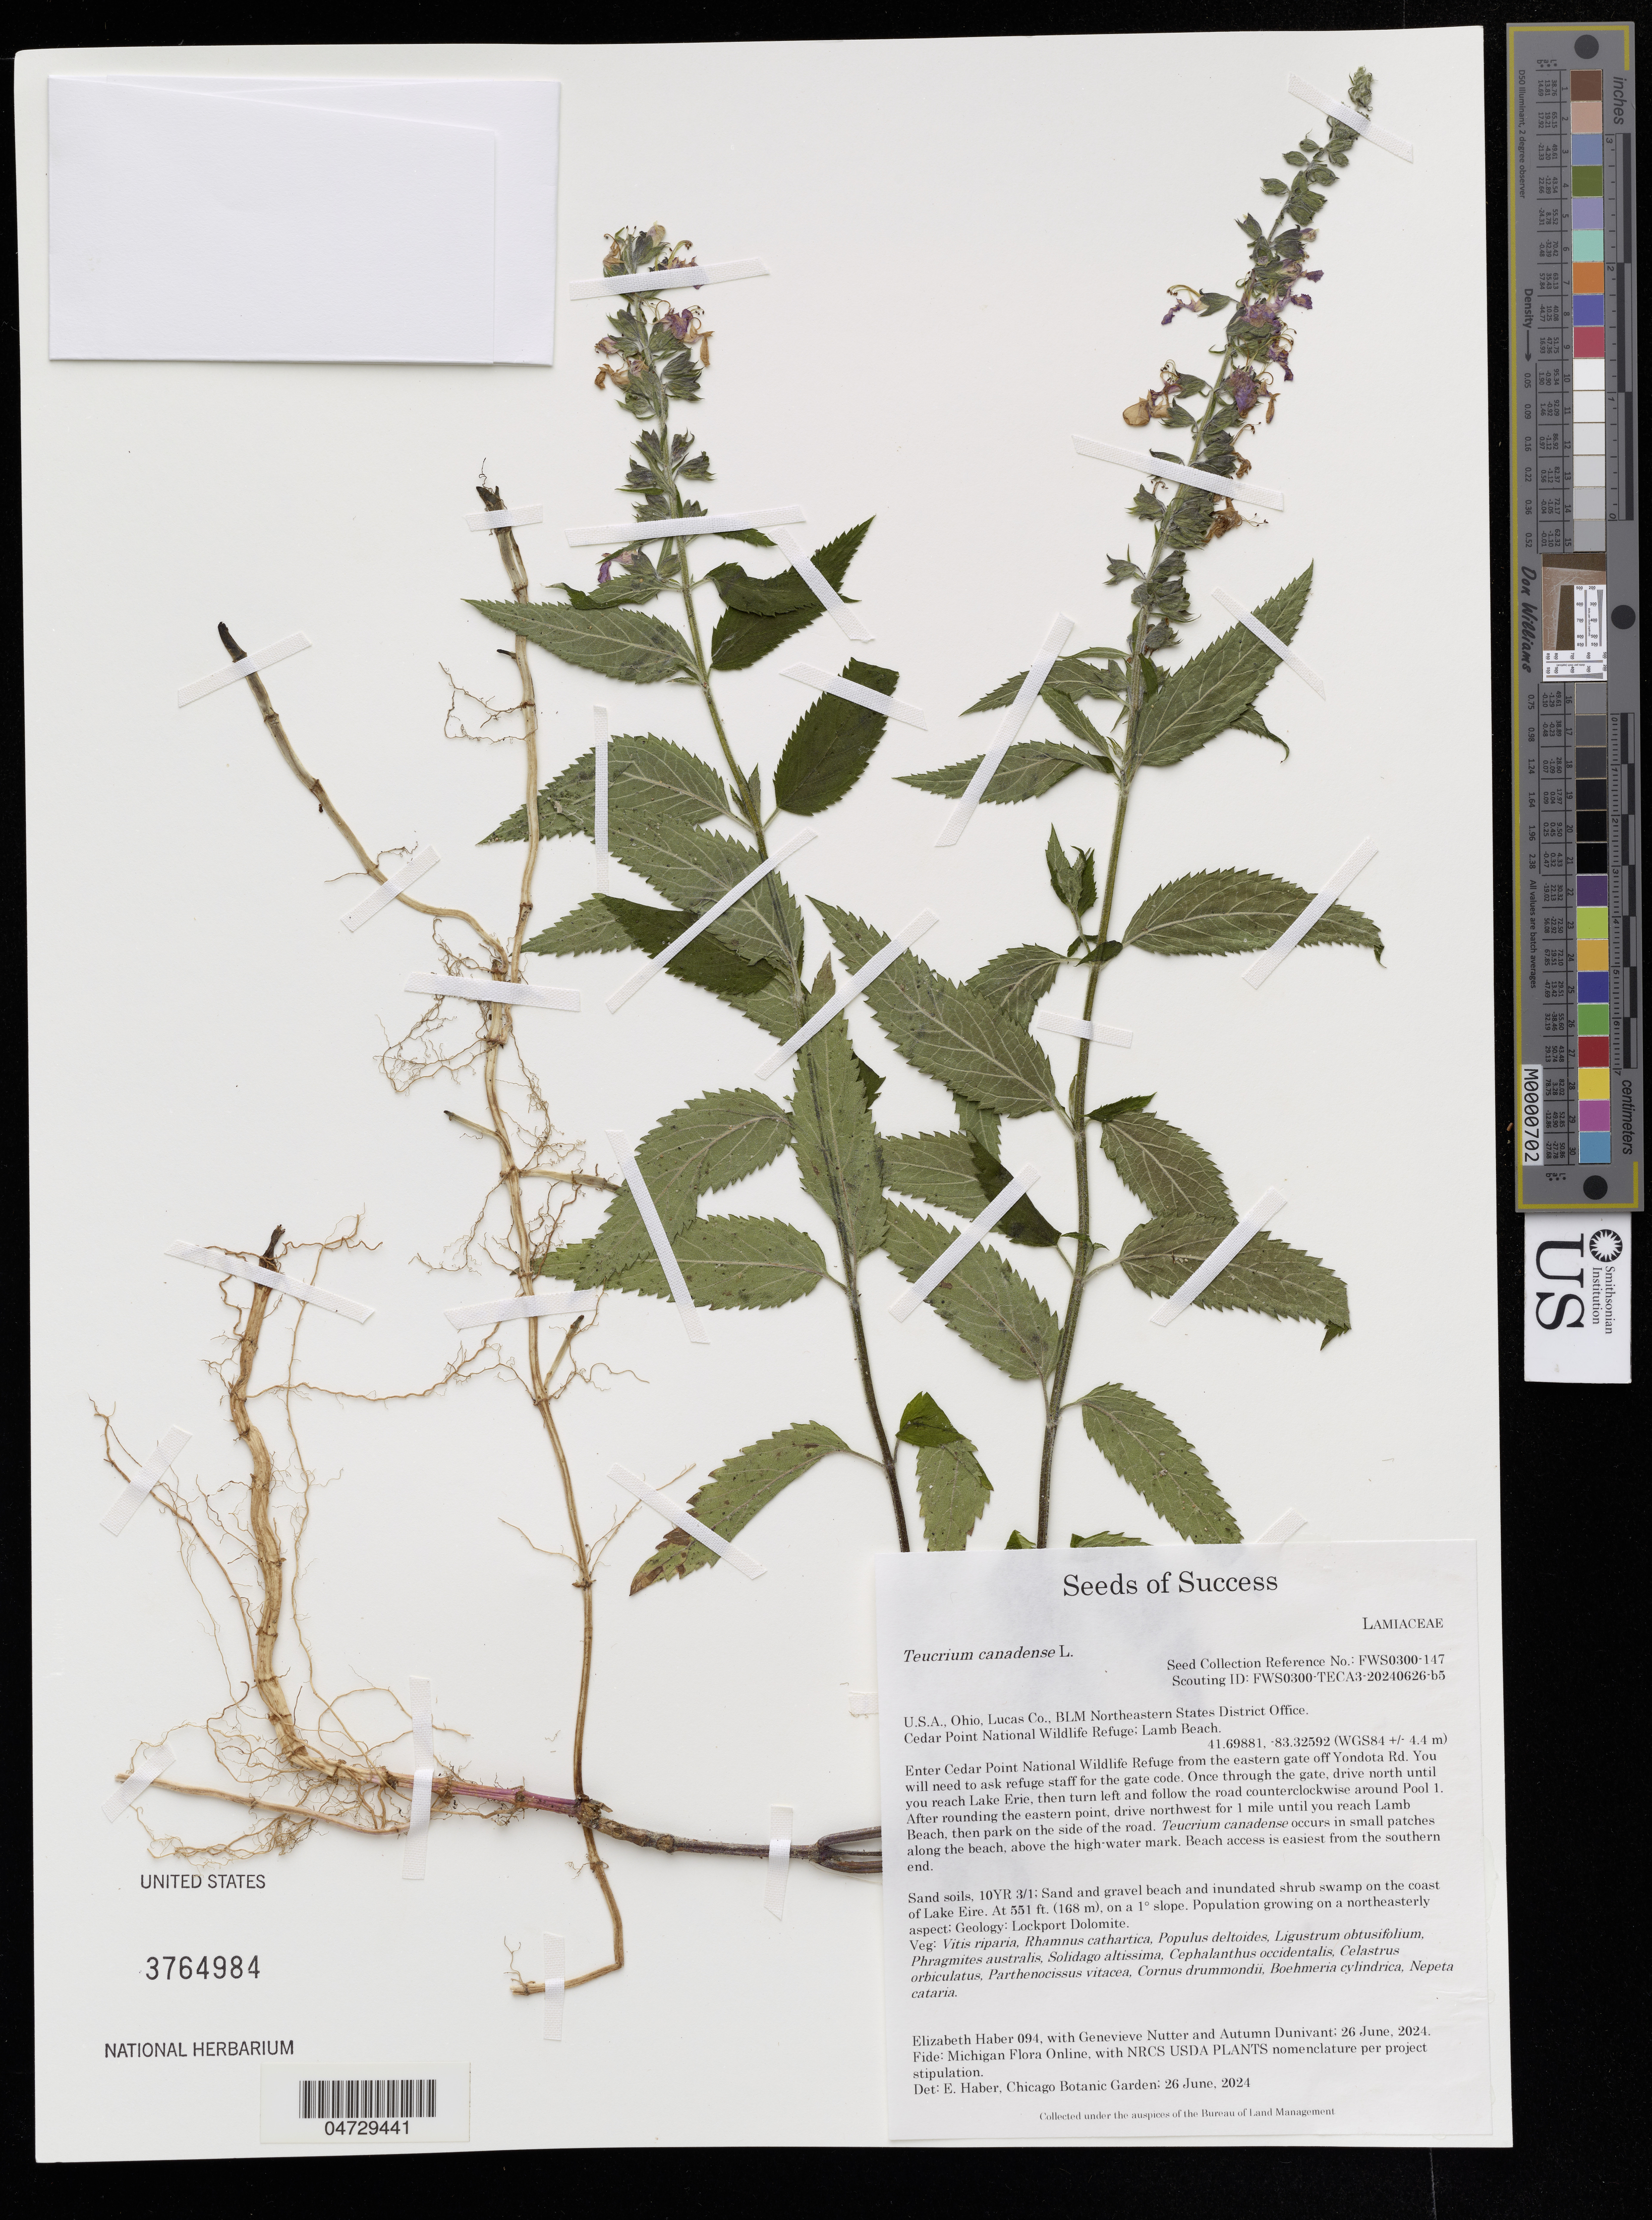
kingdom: Plantae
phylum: Tracheophyta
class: Magnoliopsida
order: Lamiales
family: Lamiaceae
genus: Teucrium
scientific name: Teucrium canadense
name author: L.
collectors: E. Haber, G. Nutter & A. Dunivant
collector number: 094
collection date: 2024-06-26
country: United States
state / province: Ohio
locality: Lucas Co., BLM Northeastern States District Office, Cedar Point National Wildlife Refuge: Lamb Beach.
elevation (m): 168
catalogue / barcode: US 3764984